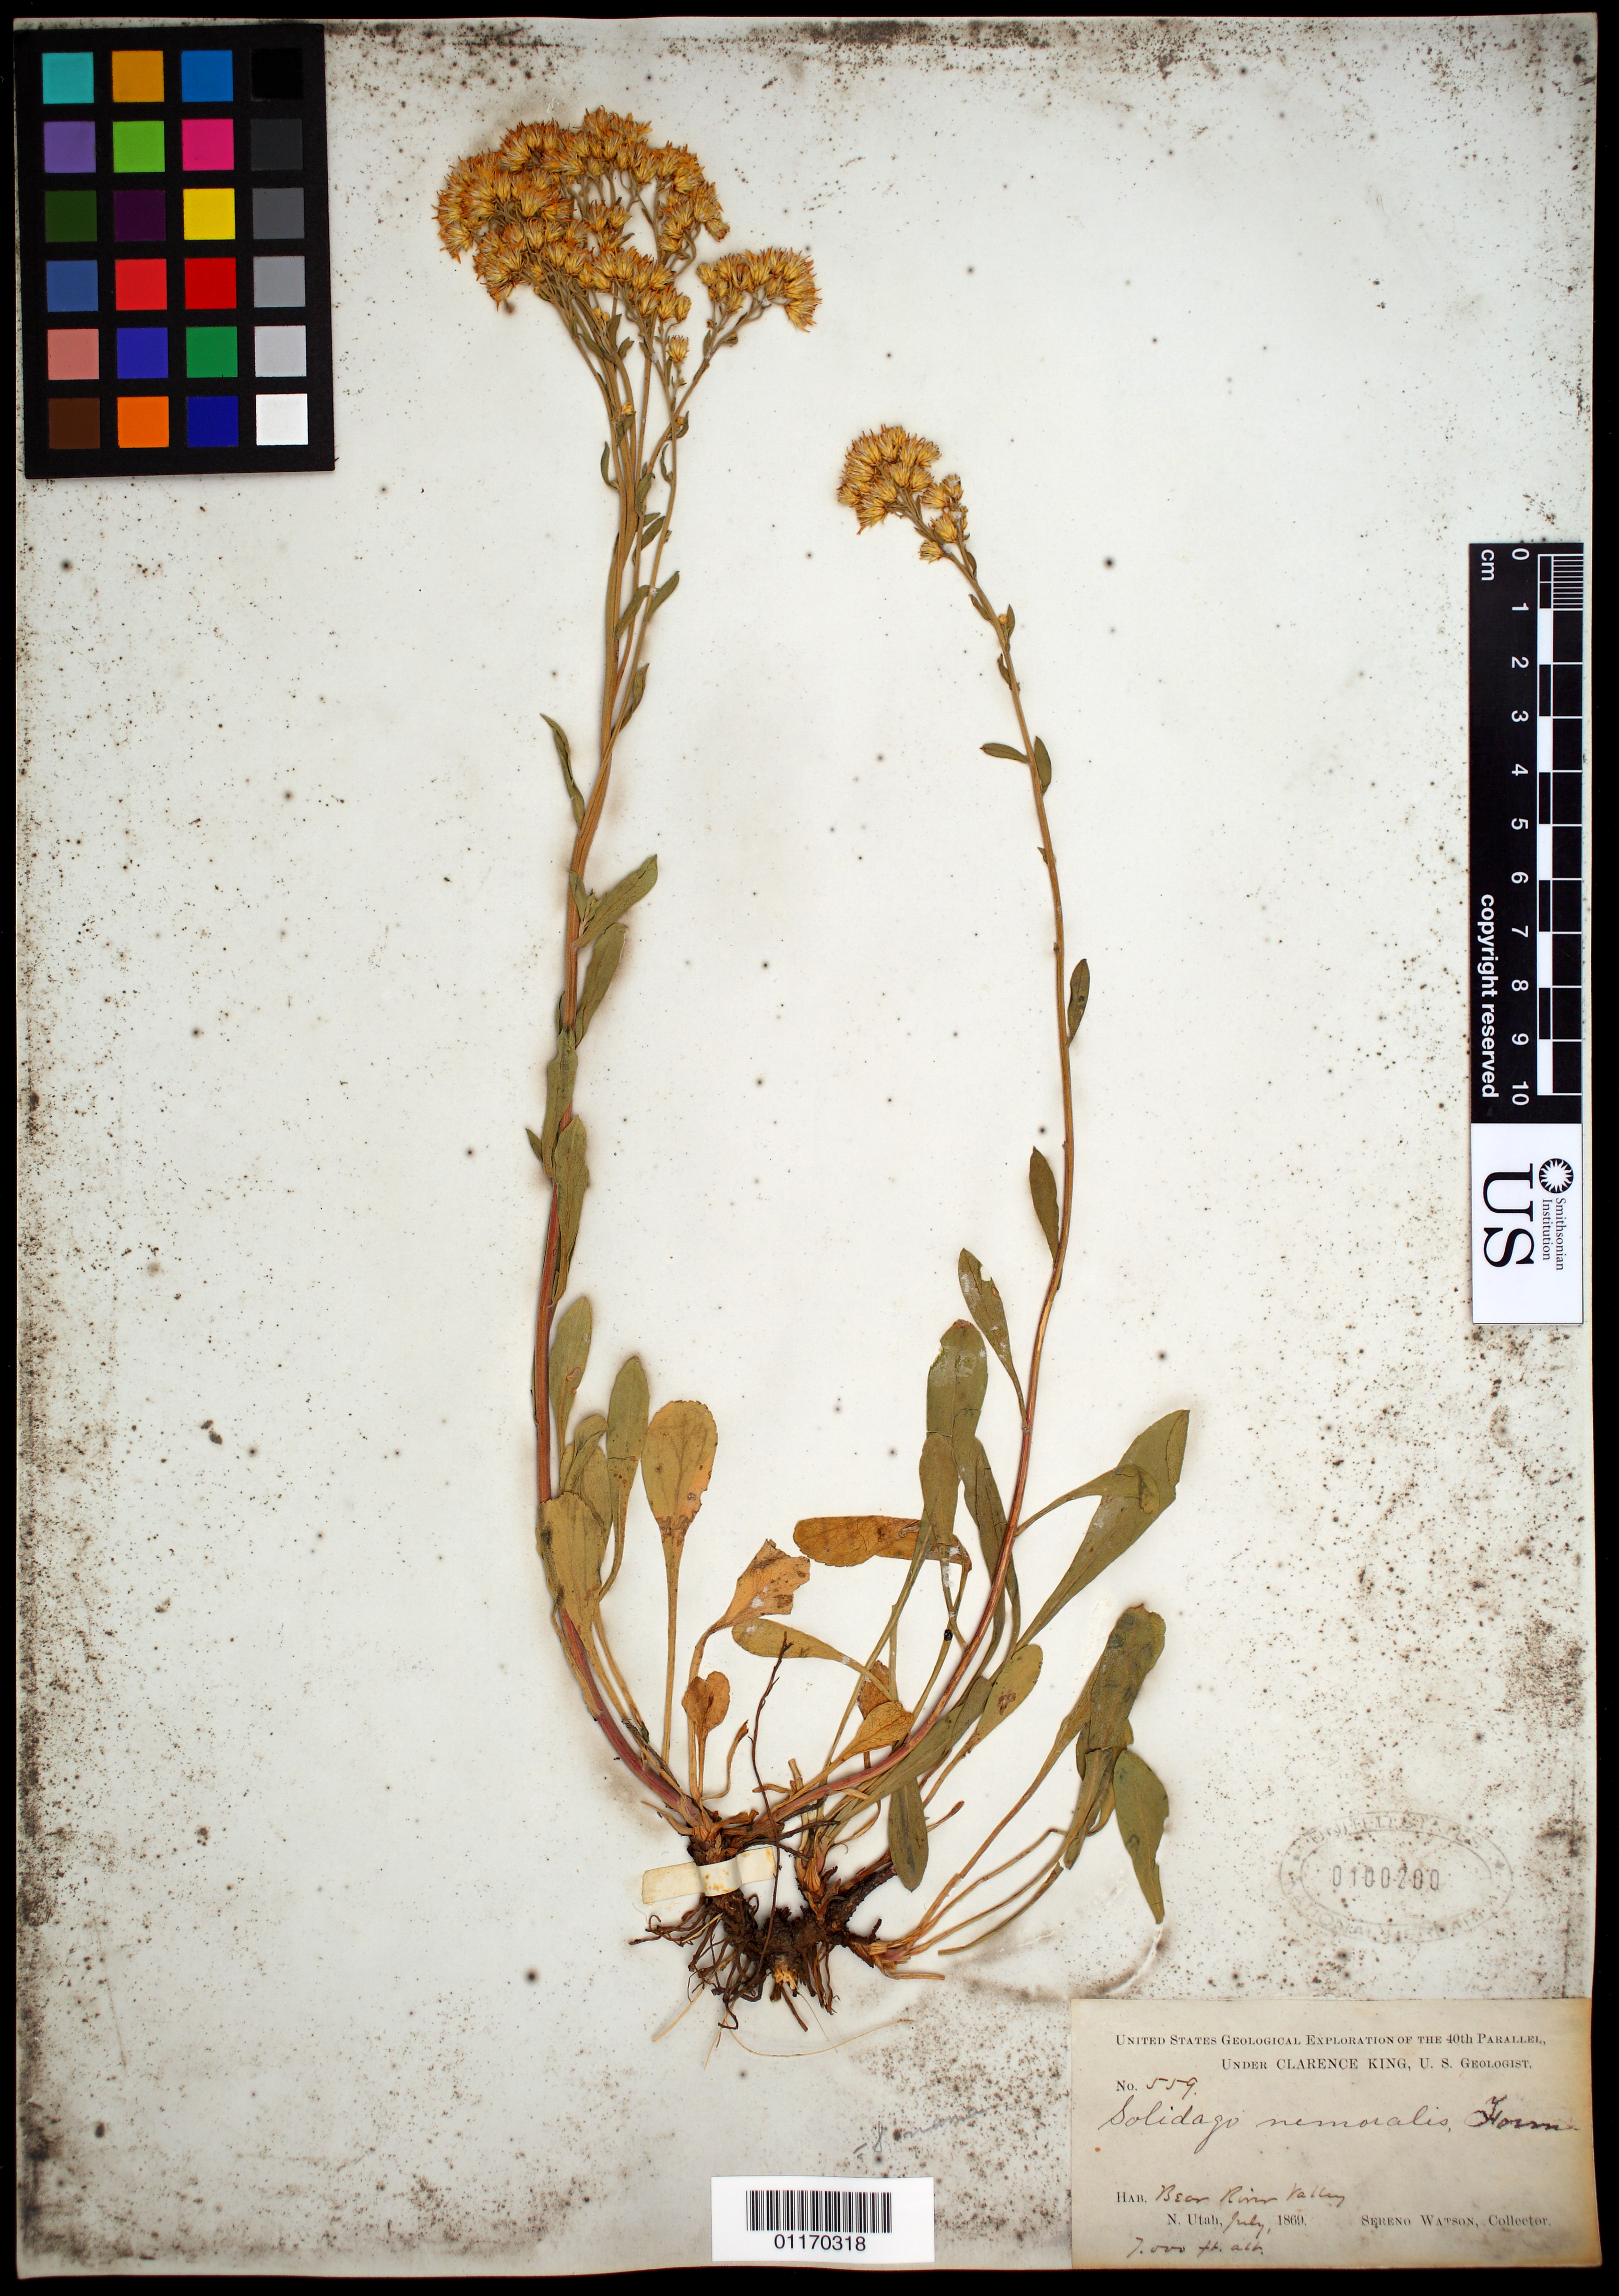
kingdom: Plantae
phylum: Tracheophyta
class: Magnoliopsida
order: Asterales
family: Asteraceae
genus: Solidago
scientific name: Solidago nana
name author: Nutt.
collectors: S. Watson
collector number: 559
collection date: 1869-07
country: United States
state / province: Utah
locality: Bear River Valley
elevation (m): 2134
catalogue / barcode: US 100200